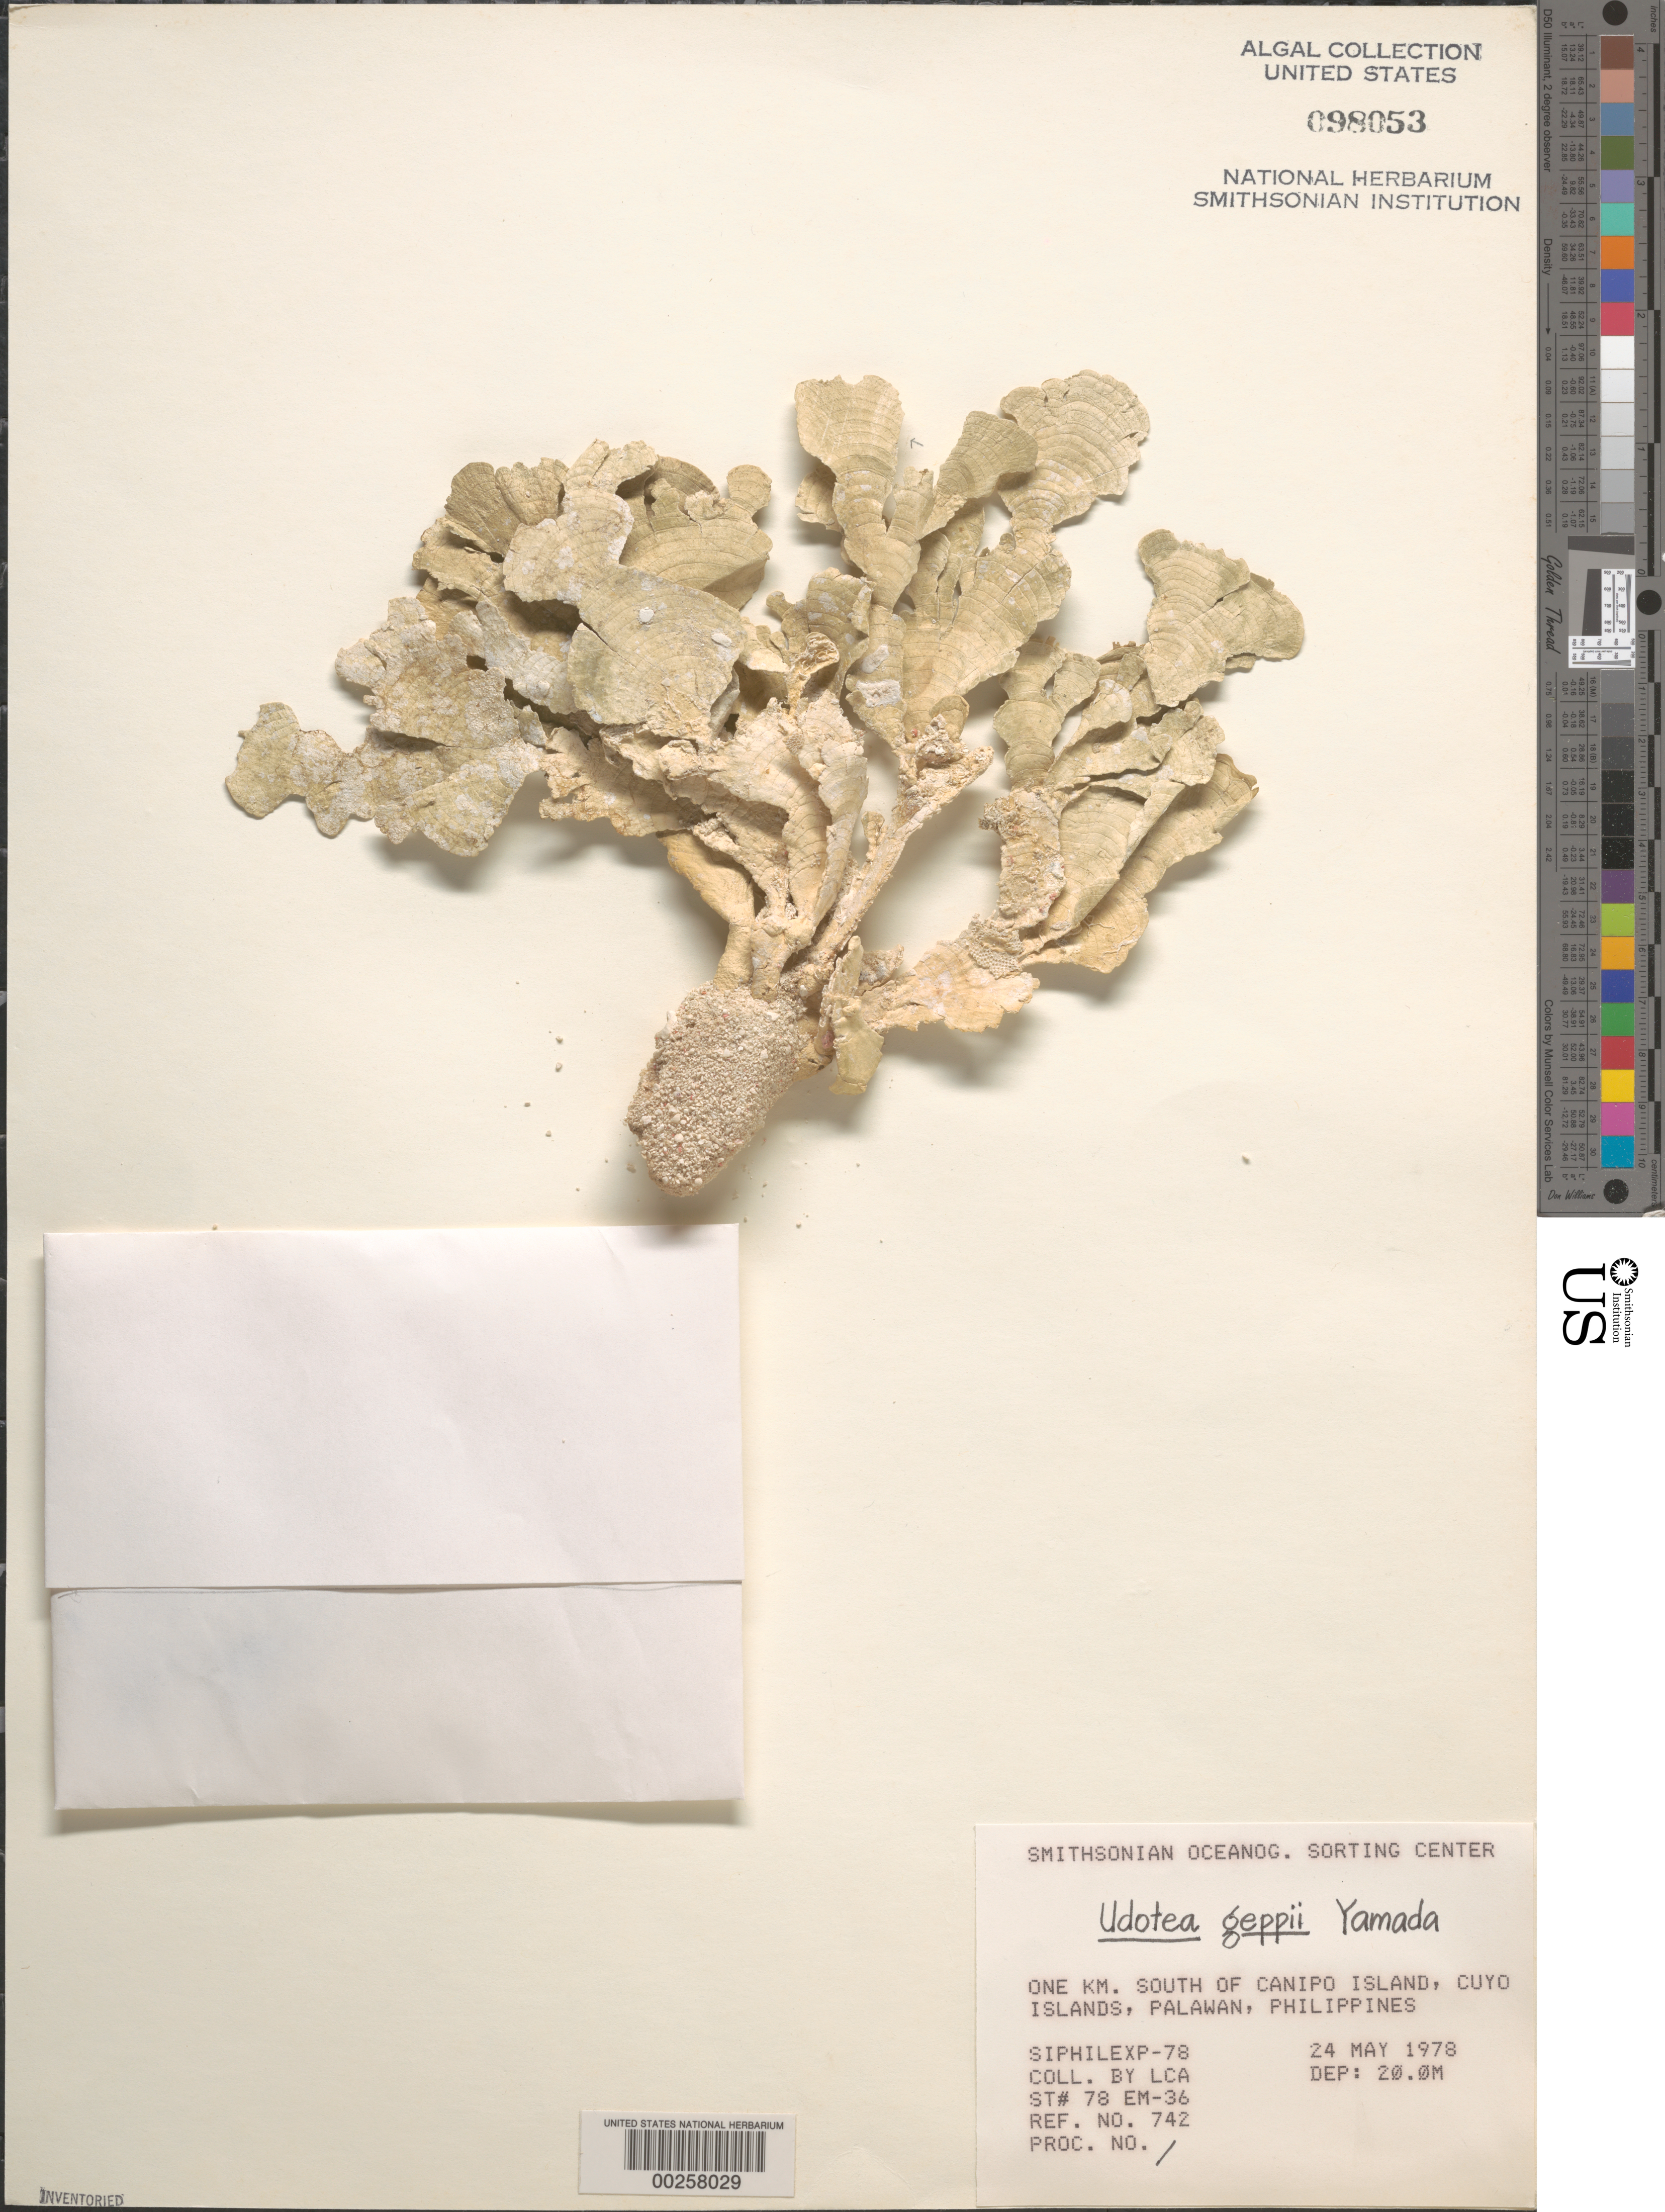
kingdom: Plantae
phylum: Chlorophyta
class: Ulvophyceae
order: Bryopsidales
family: Udoteaceae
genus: Udotea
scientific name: Udotea geppii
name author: A. Gepp & E. Gepp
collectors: LCA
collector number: Station 78 EM-36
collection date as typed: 24 May 1978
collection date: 1978-05-24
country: Philippines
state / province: Mimaropa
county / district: Palawan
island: Canipo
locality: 1 km south of Canipo Island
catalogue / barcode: US 98053